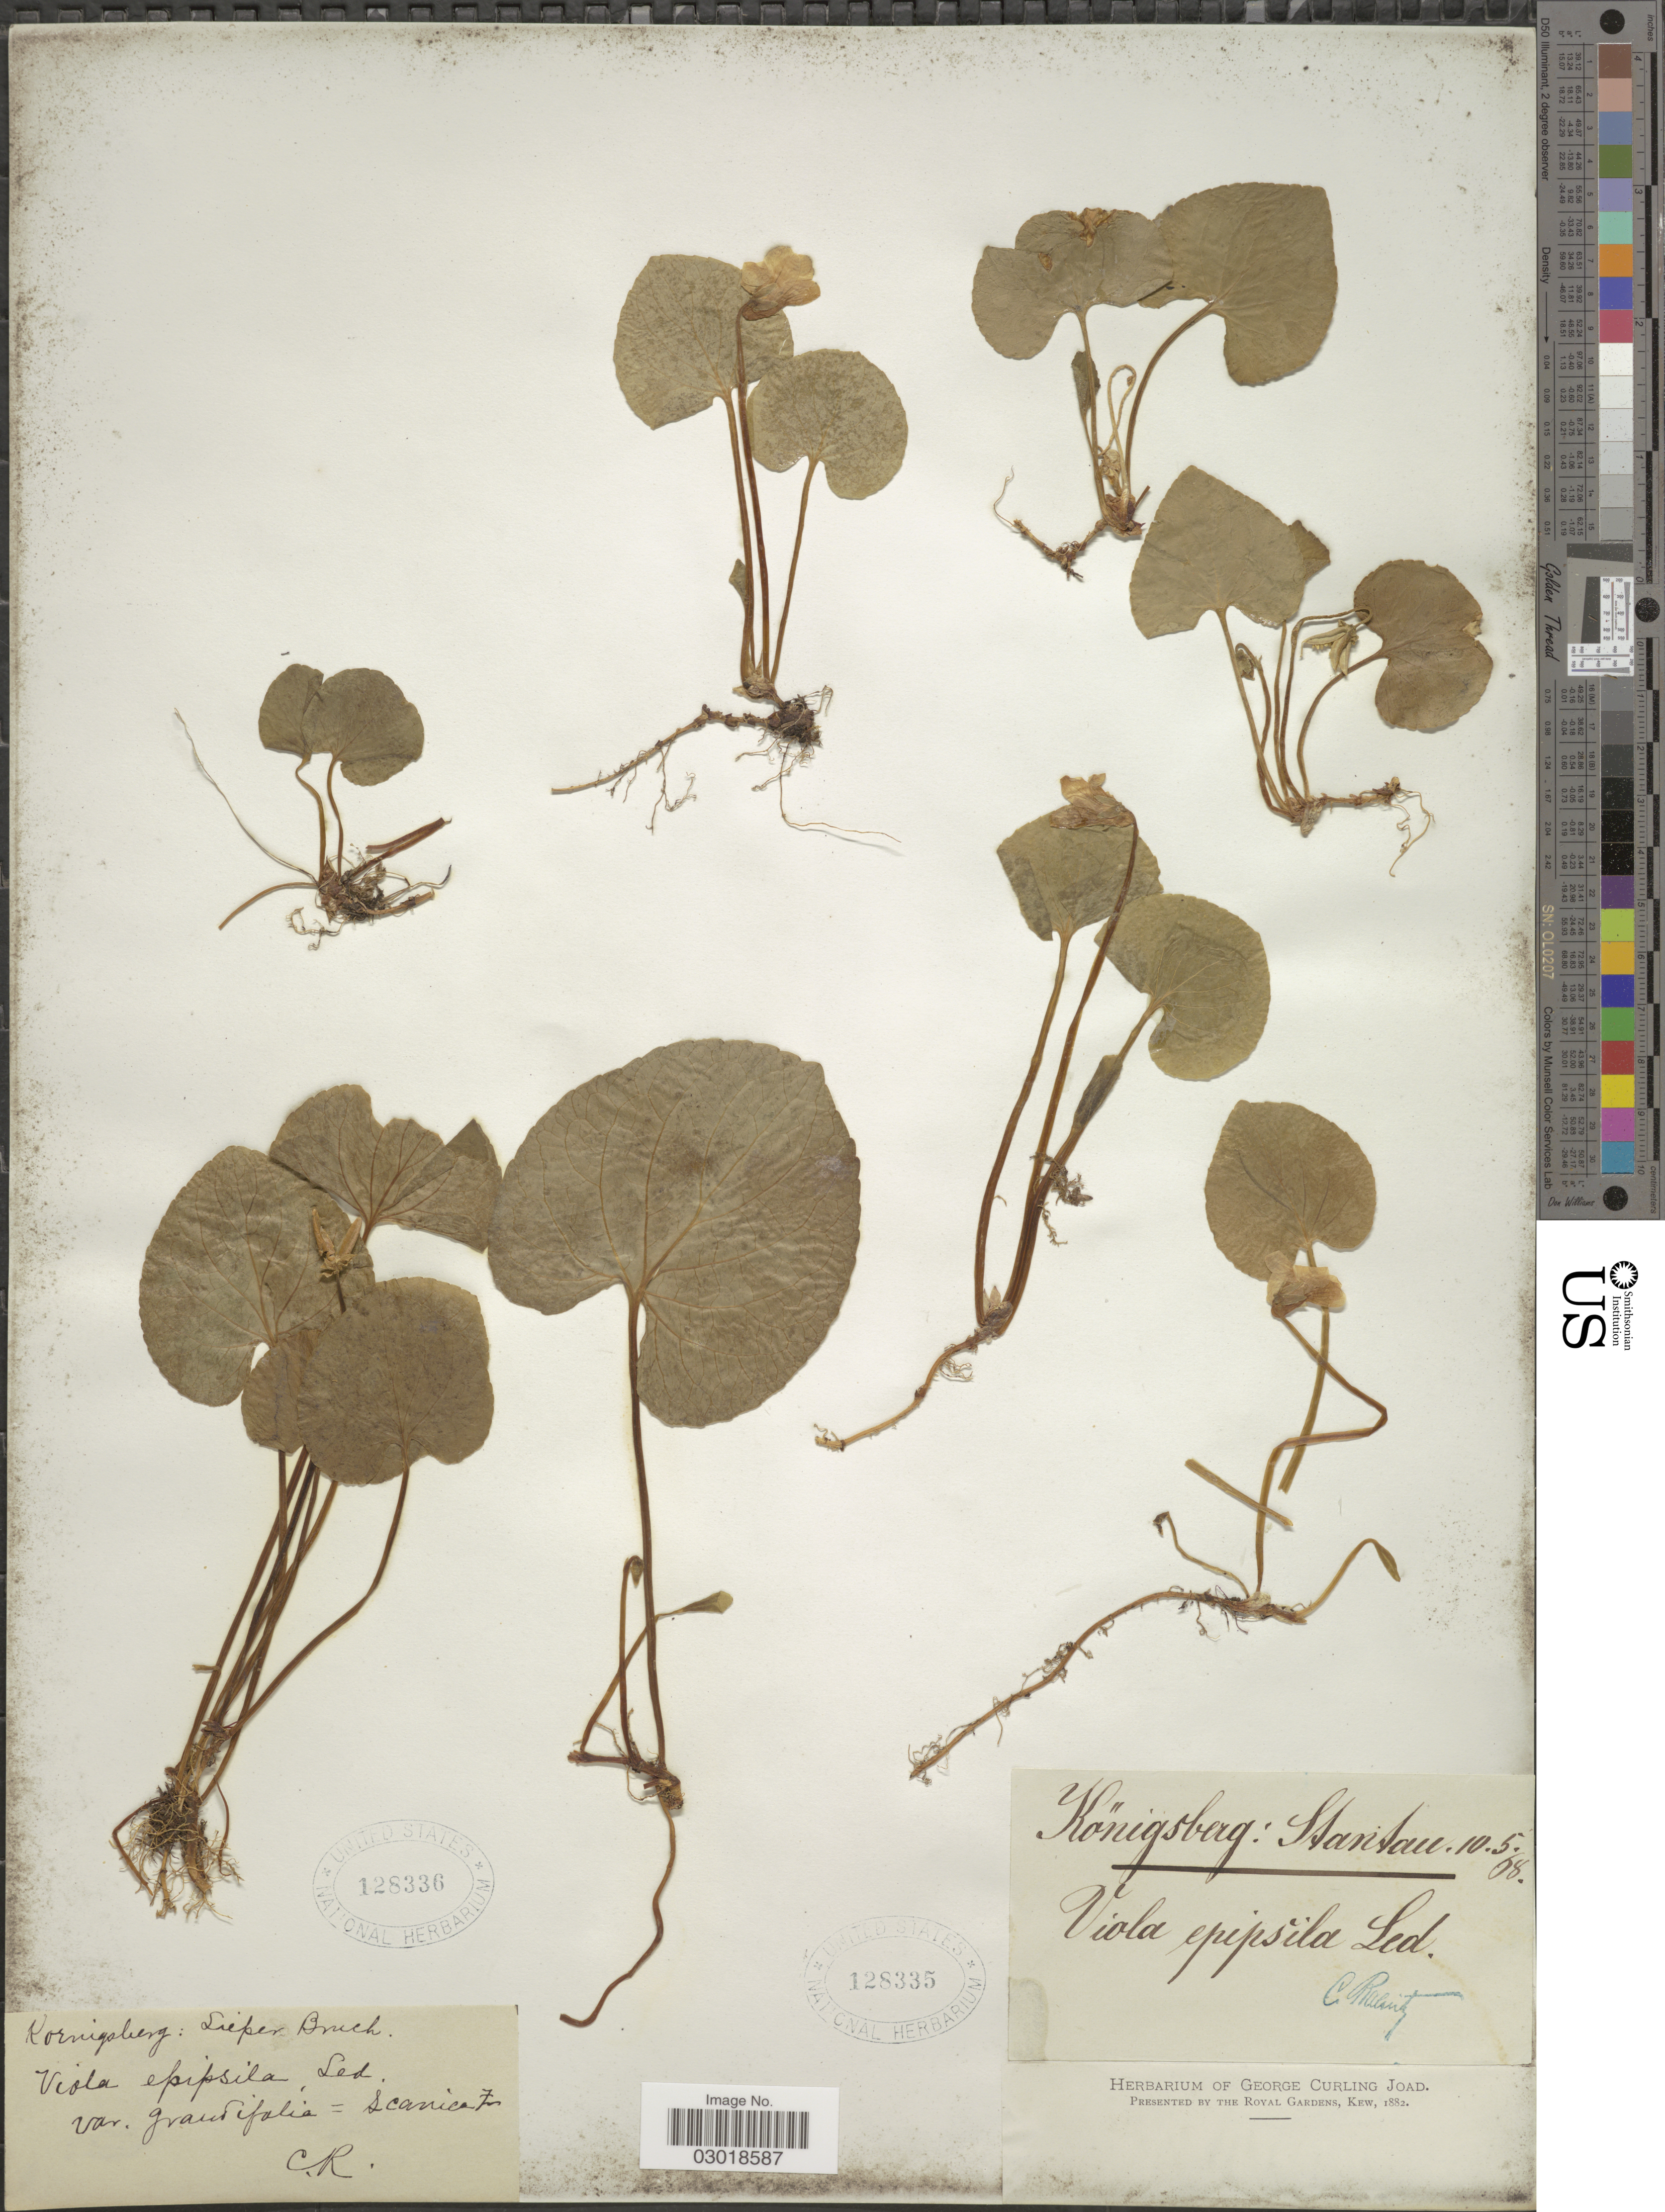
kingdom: Plantae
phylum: Tracheophyta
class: Magnoliopsida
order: Malpighiales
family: Violaceae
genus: Viola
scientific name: Viola epipsila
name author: Ledeb.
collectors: C. G. Baenitz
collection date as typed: Transcribed d/m/y: 10/5/08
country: Russian Federation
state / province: Kaliningrad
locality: Königsberg: Stantau.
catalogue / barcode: US 128335